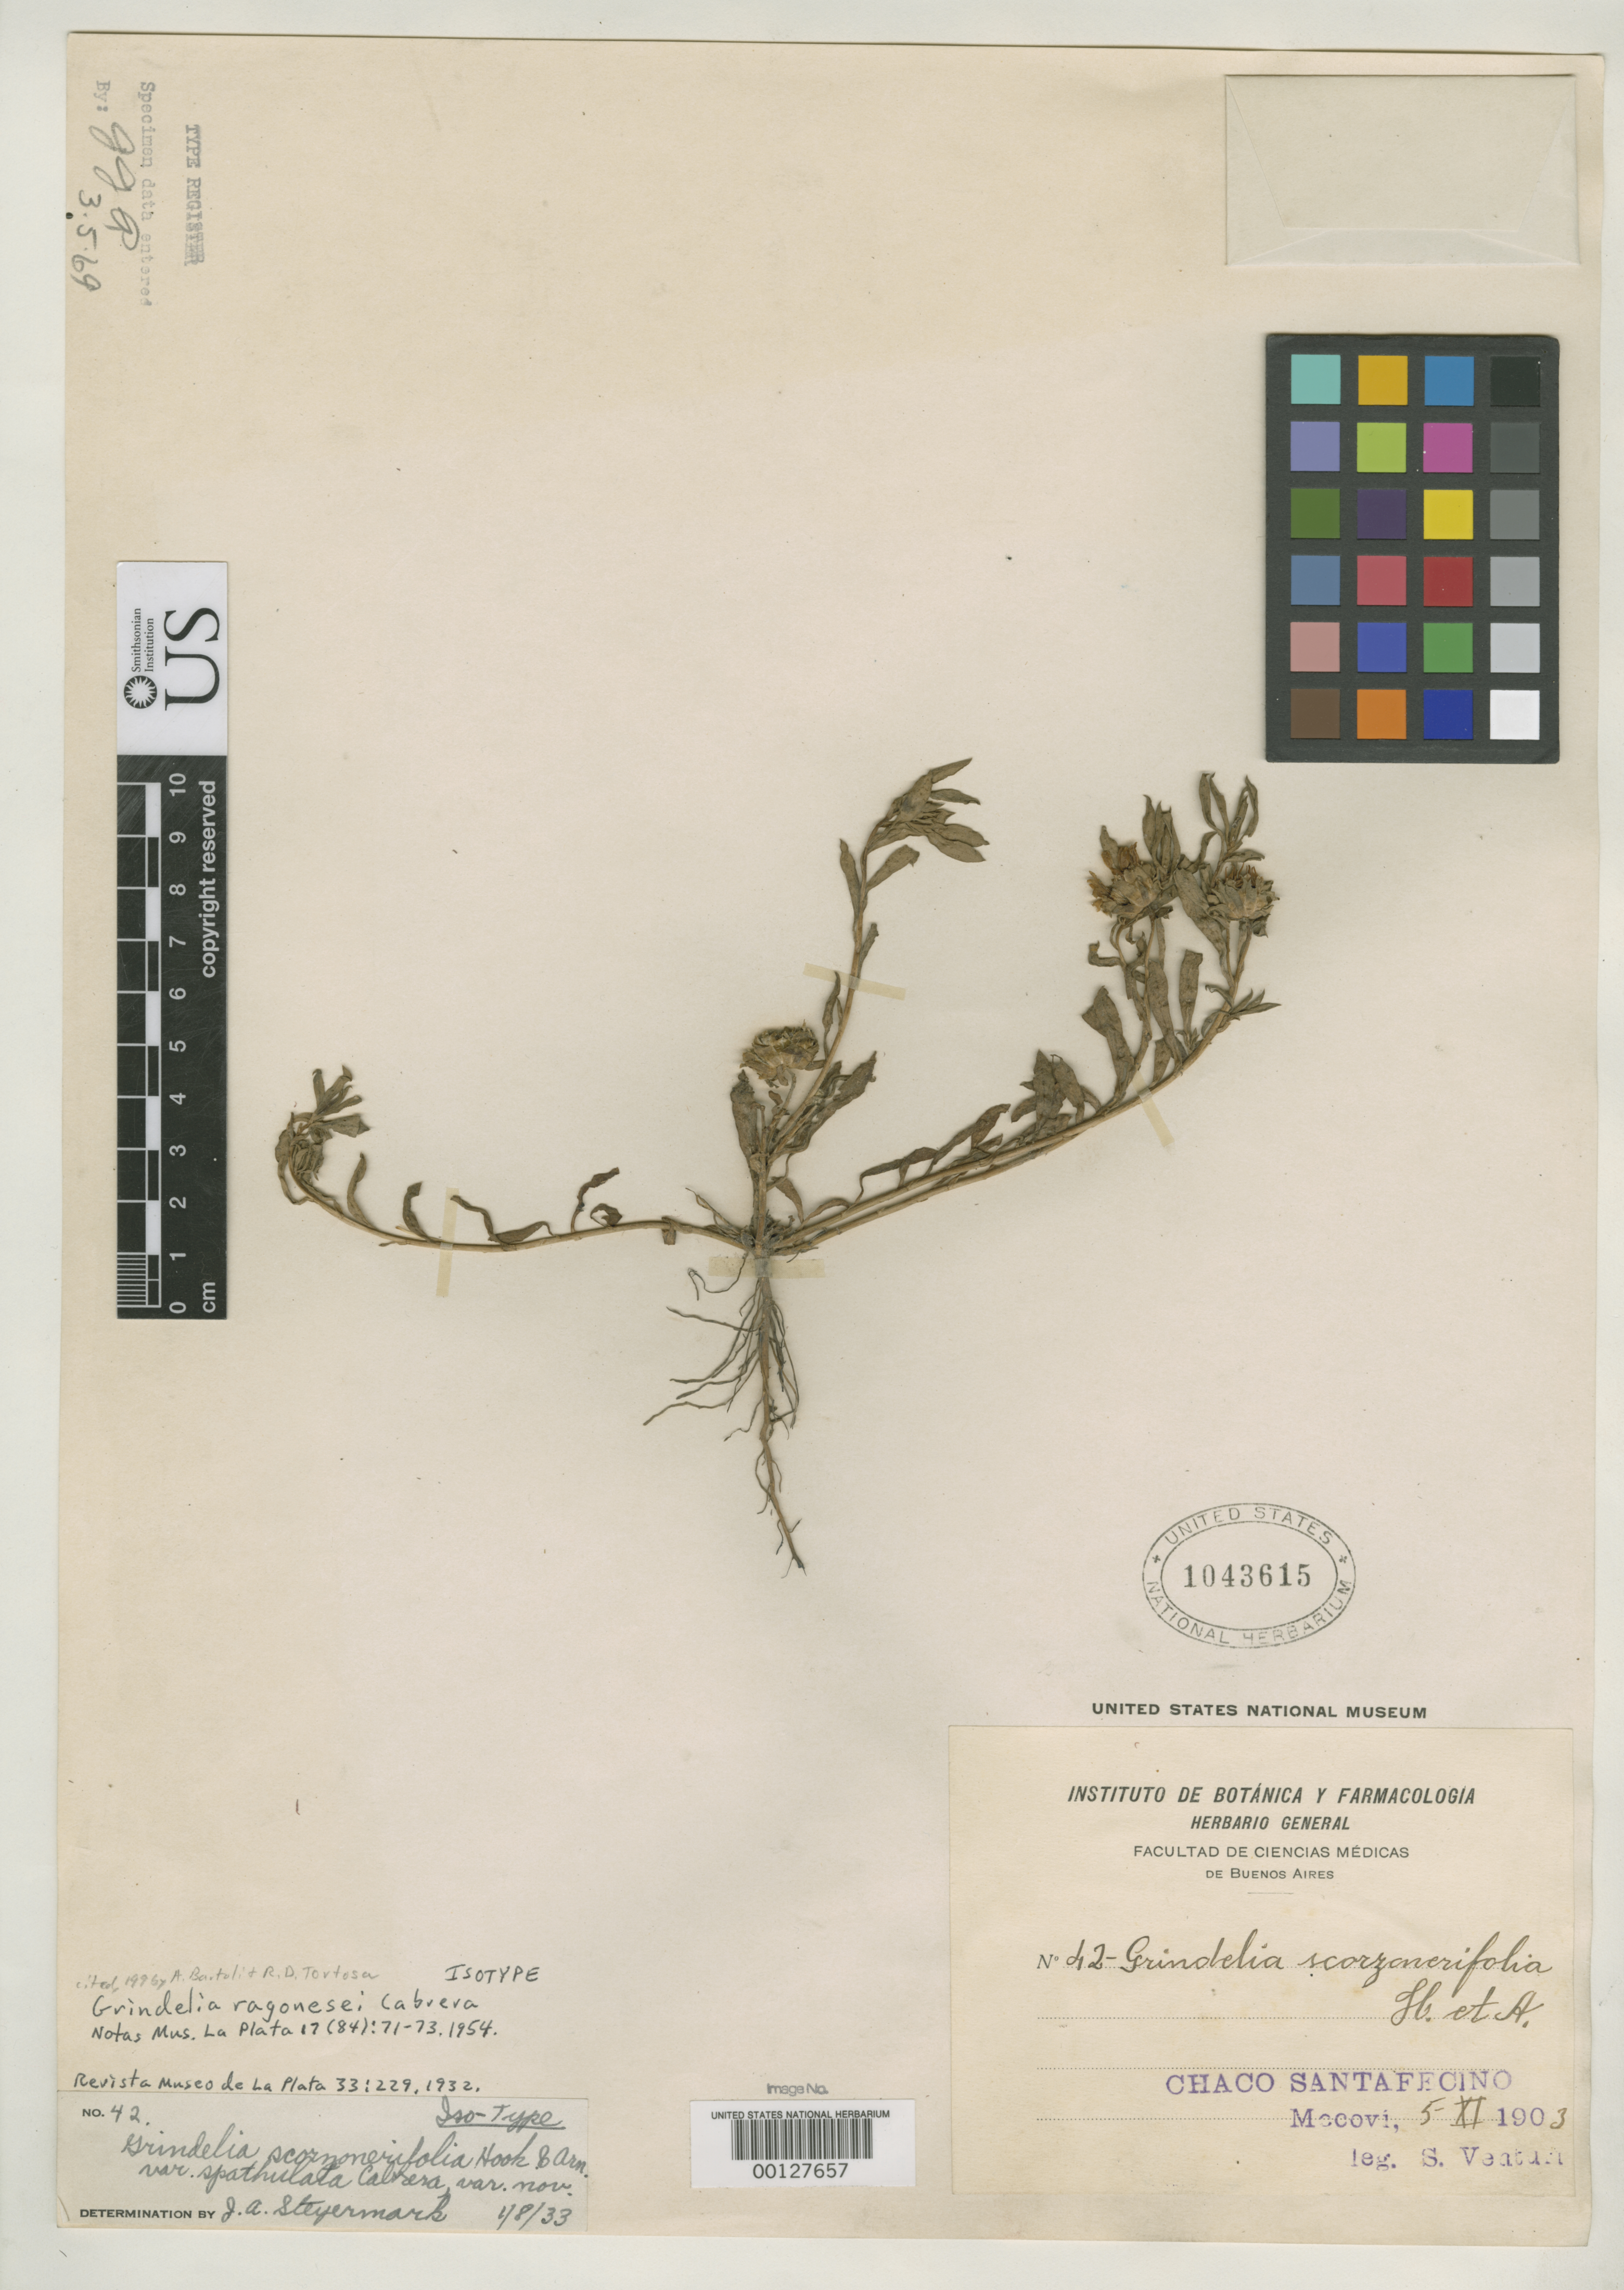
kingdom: Plantae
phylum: Tracheophyta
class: Magnoliopsida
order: Asterales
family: Asteraceae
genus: Grindelia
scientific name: Grindelia scorzonerifolia var. spathulata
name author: Cabrera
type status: Isotype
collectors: S. Venturi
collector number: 42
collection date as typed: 05 Nov 1903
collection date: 1903-11-05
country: Argentina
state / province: Chaco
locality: Santa Fecino.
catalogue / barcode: US 1043615-2